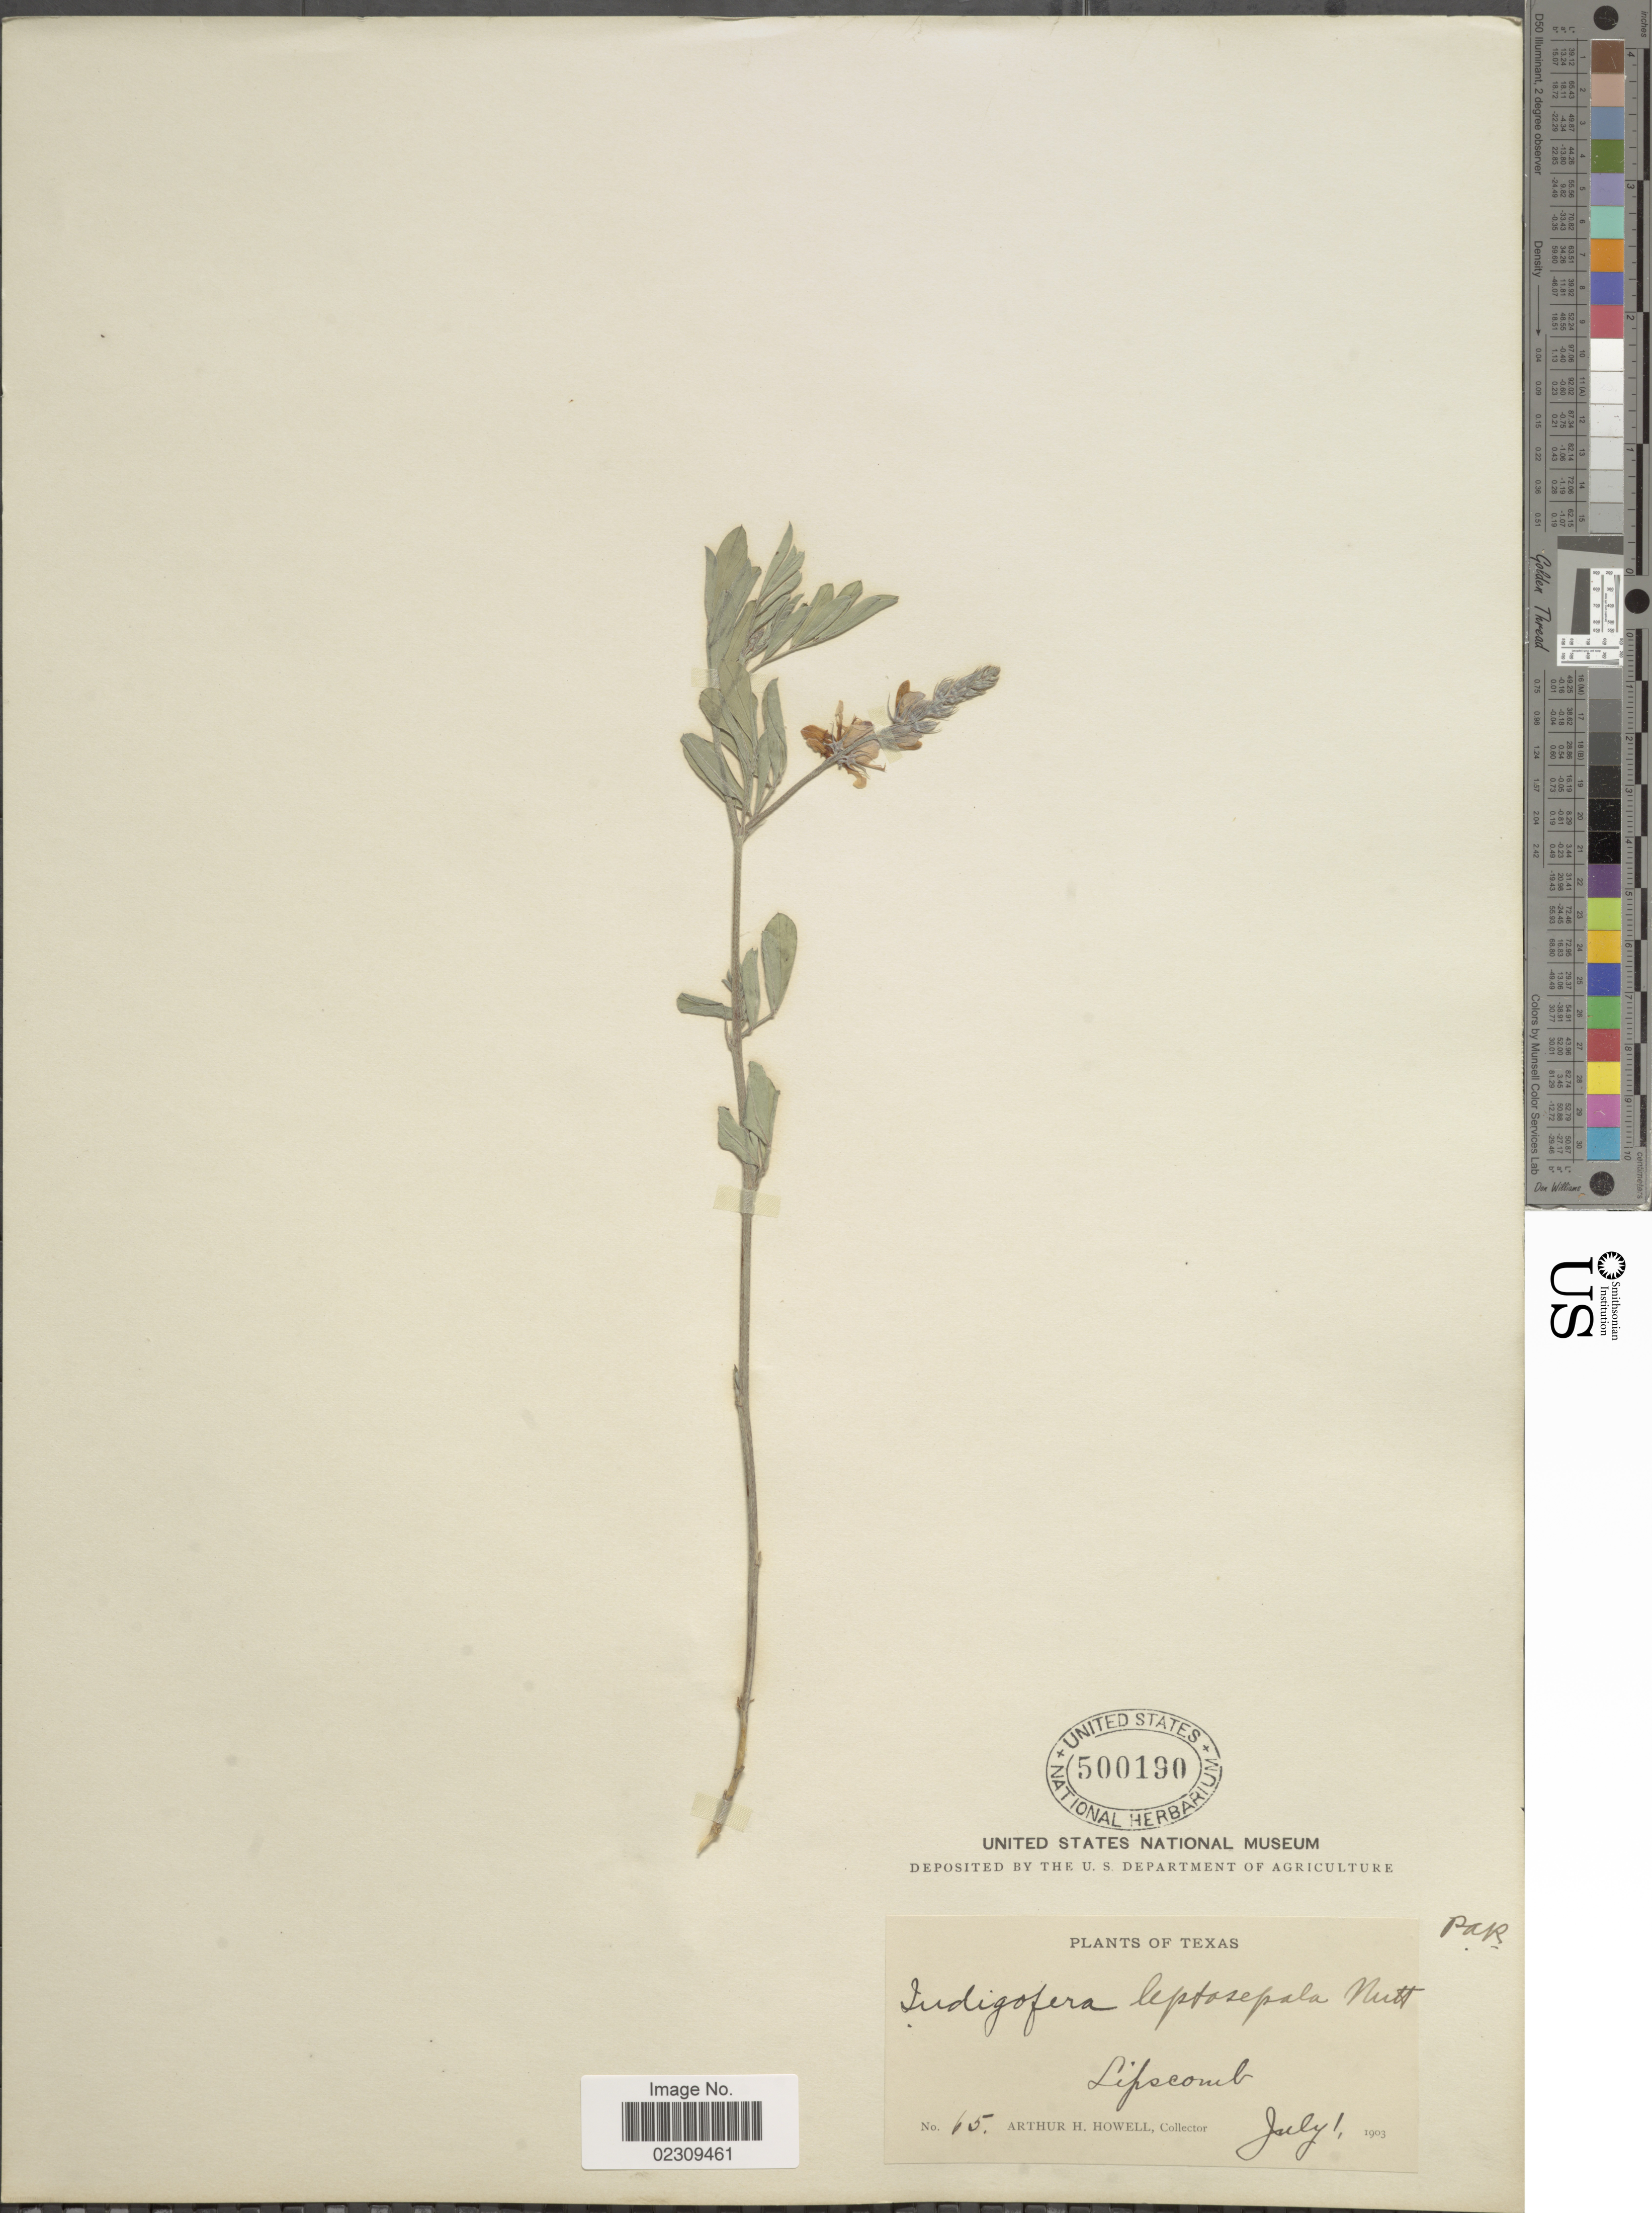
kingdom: Plantae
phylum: Tracheophyta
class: Magnoliopsida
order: Fabales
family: Fabaceae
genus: Indigofera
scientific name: Indigofera leptosepala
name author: Nutt.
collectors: A. H. Howell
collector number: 65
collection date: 1903-07-01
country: United States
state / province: Texas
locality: Lipscomb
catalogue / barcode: US 500190